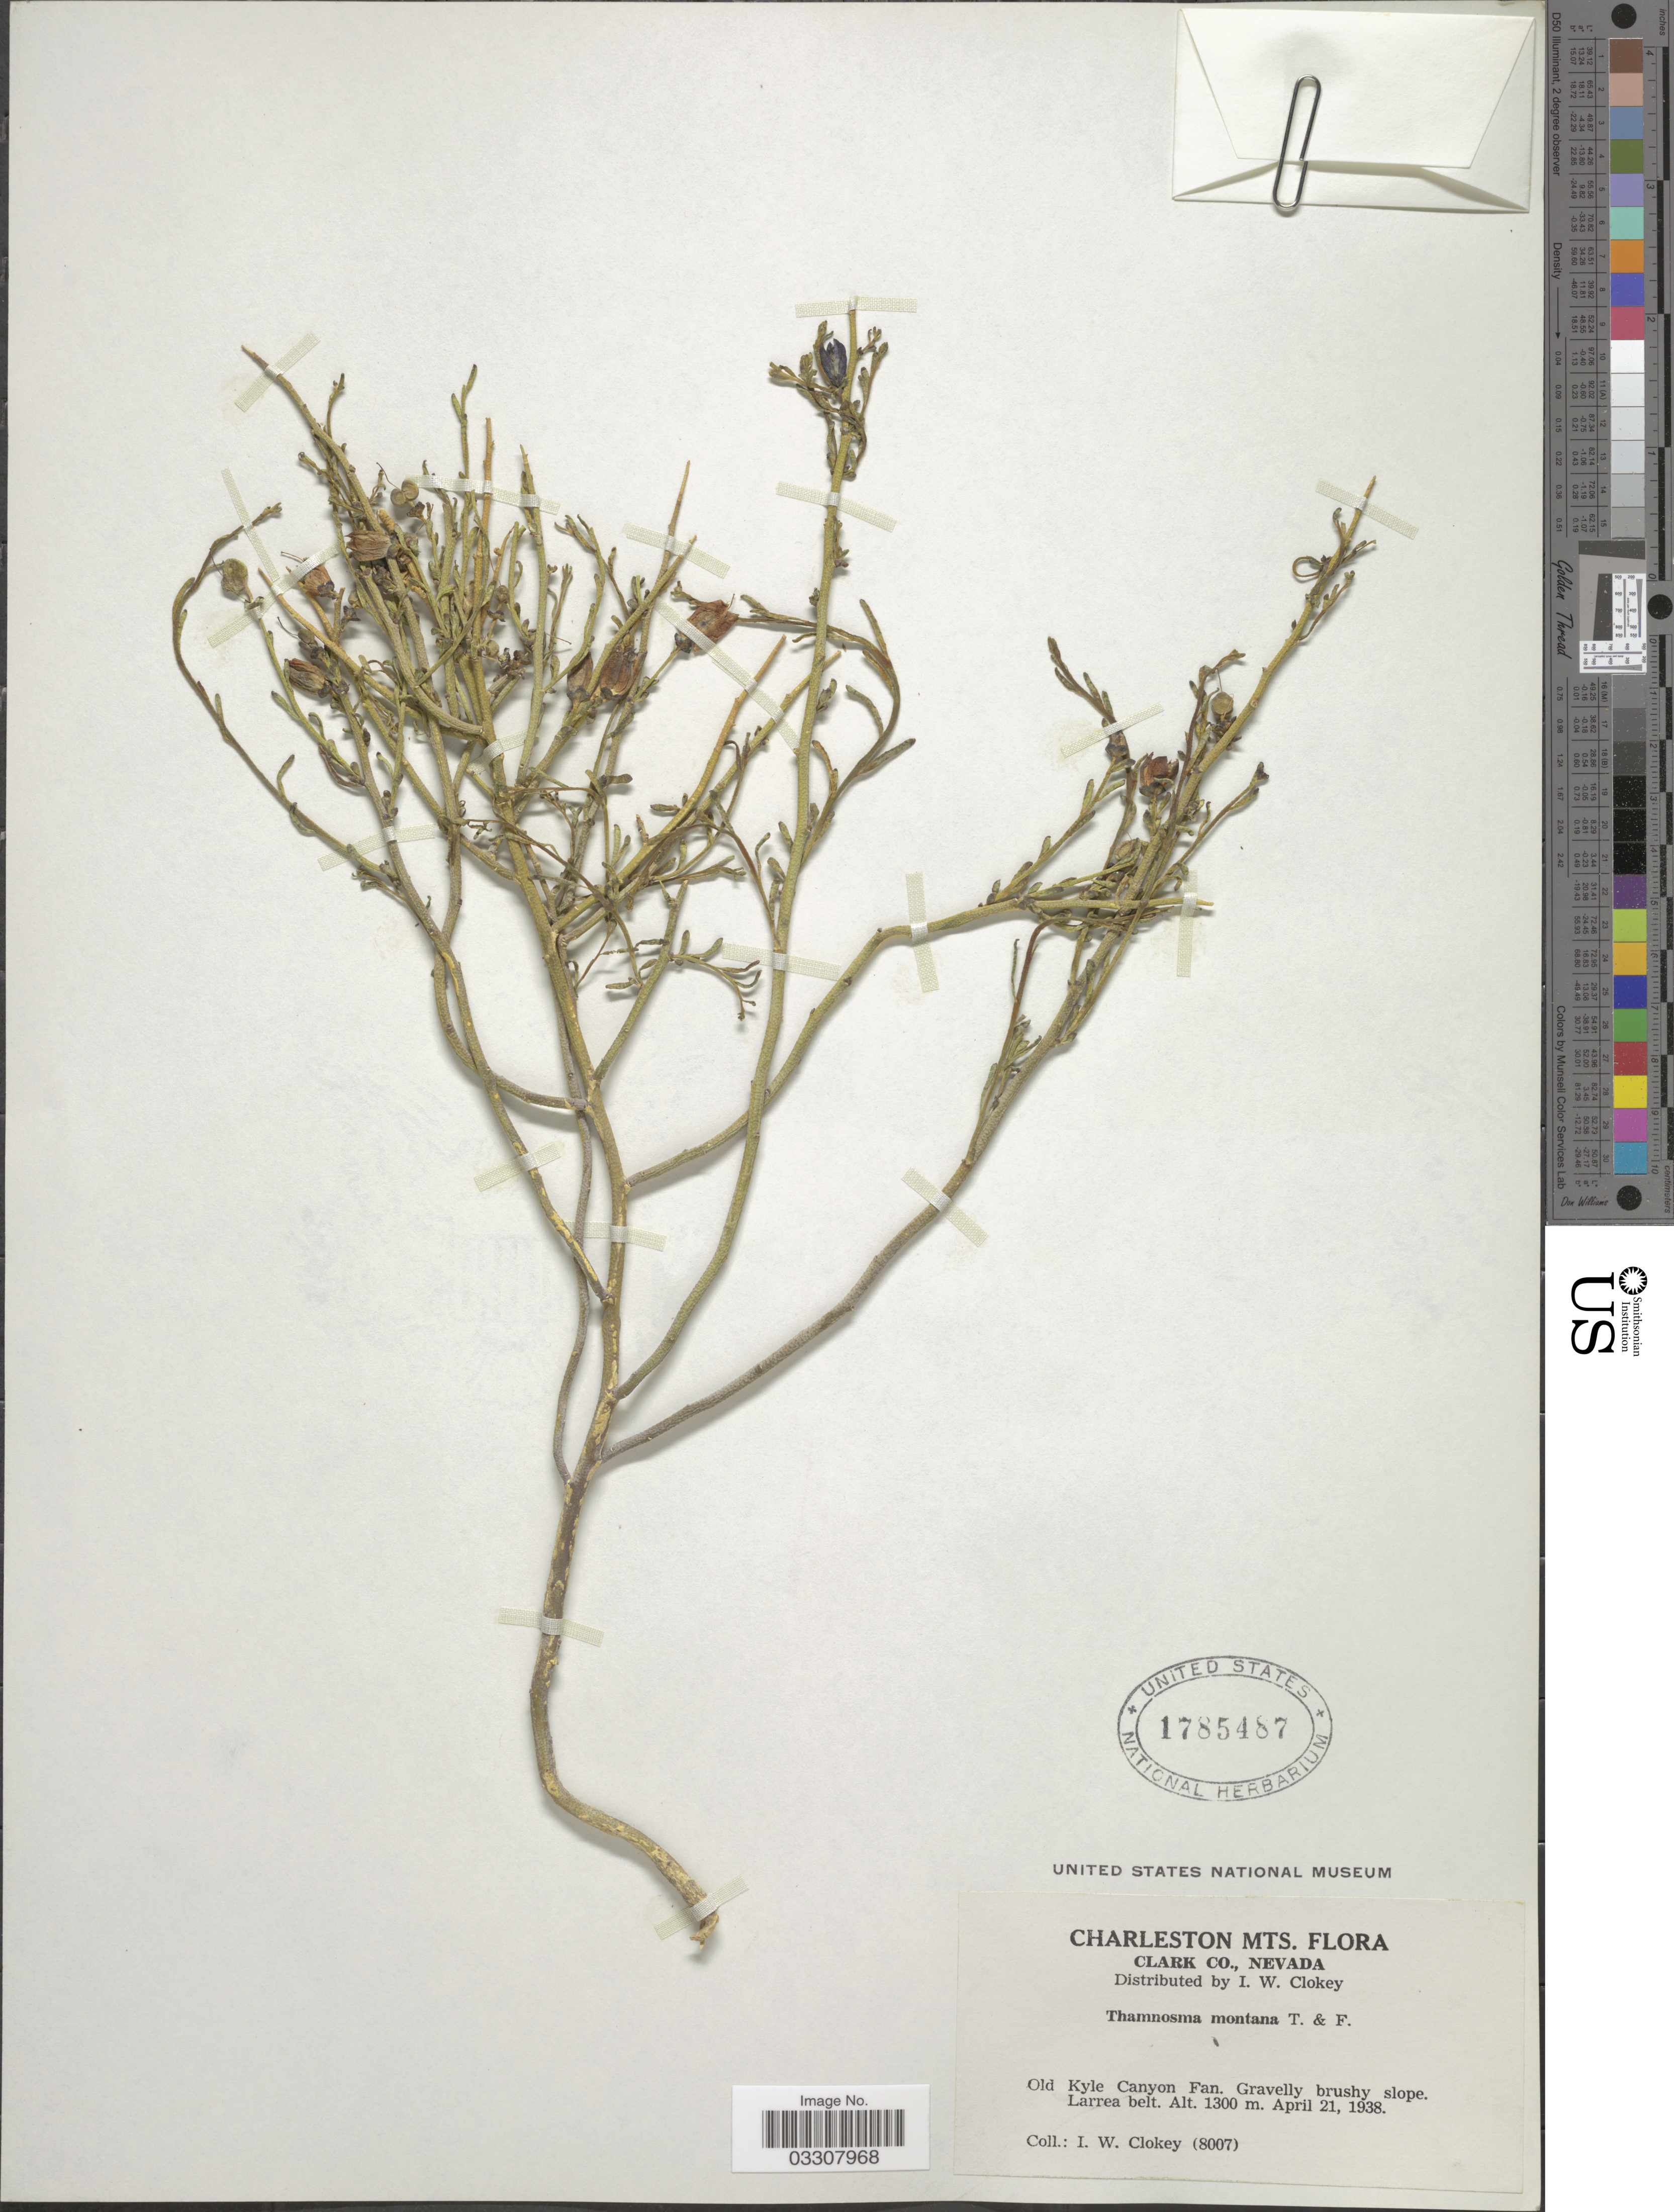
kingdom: Plantae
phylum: Tracheophyta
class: Magnoliopsida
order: Sapindales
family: Rutaceae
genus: Thamnosma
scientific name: Thamnosma montana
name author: Torr. & Frém.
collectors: I. W. Clokey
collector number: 8007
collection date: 1938-04-21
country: United States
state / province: Nevada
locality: Charleston Mts. Clark Co. Old Kyle Canyon Fan.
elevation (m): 1300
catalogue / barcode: US 1785487